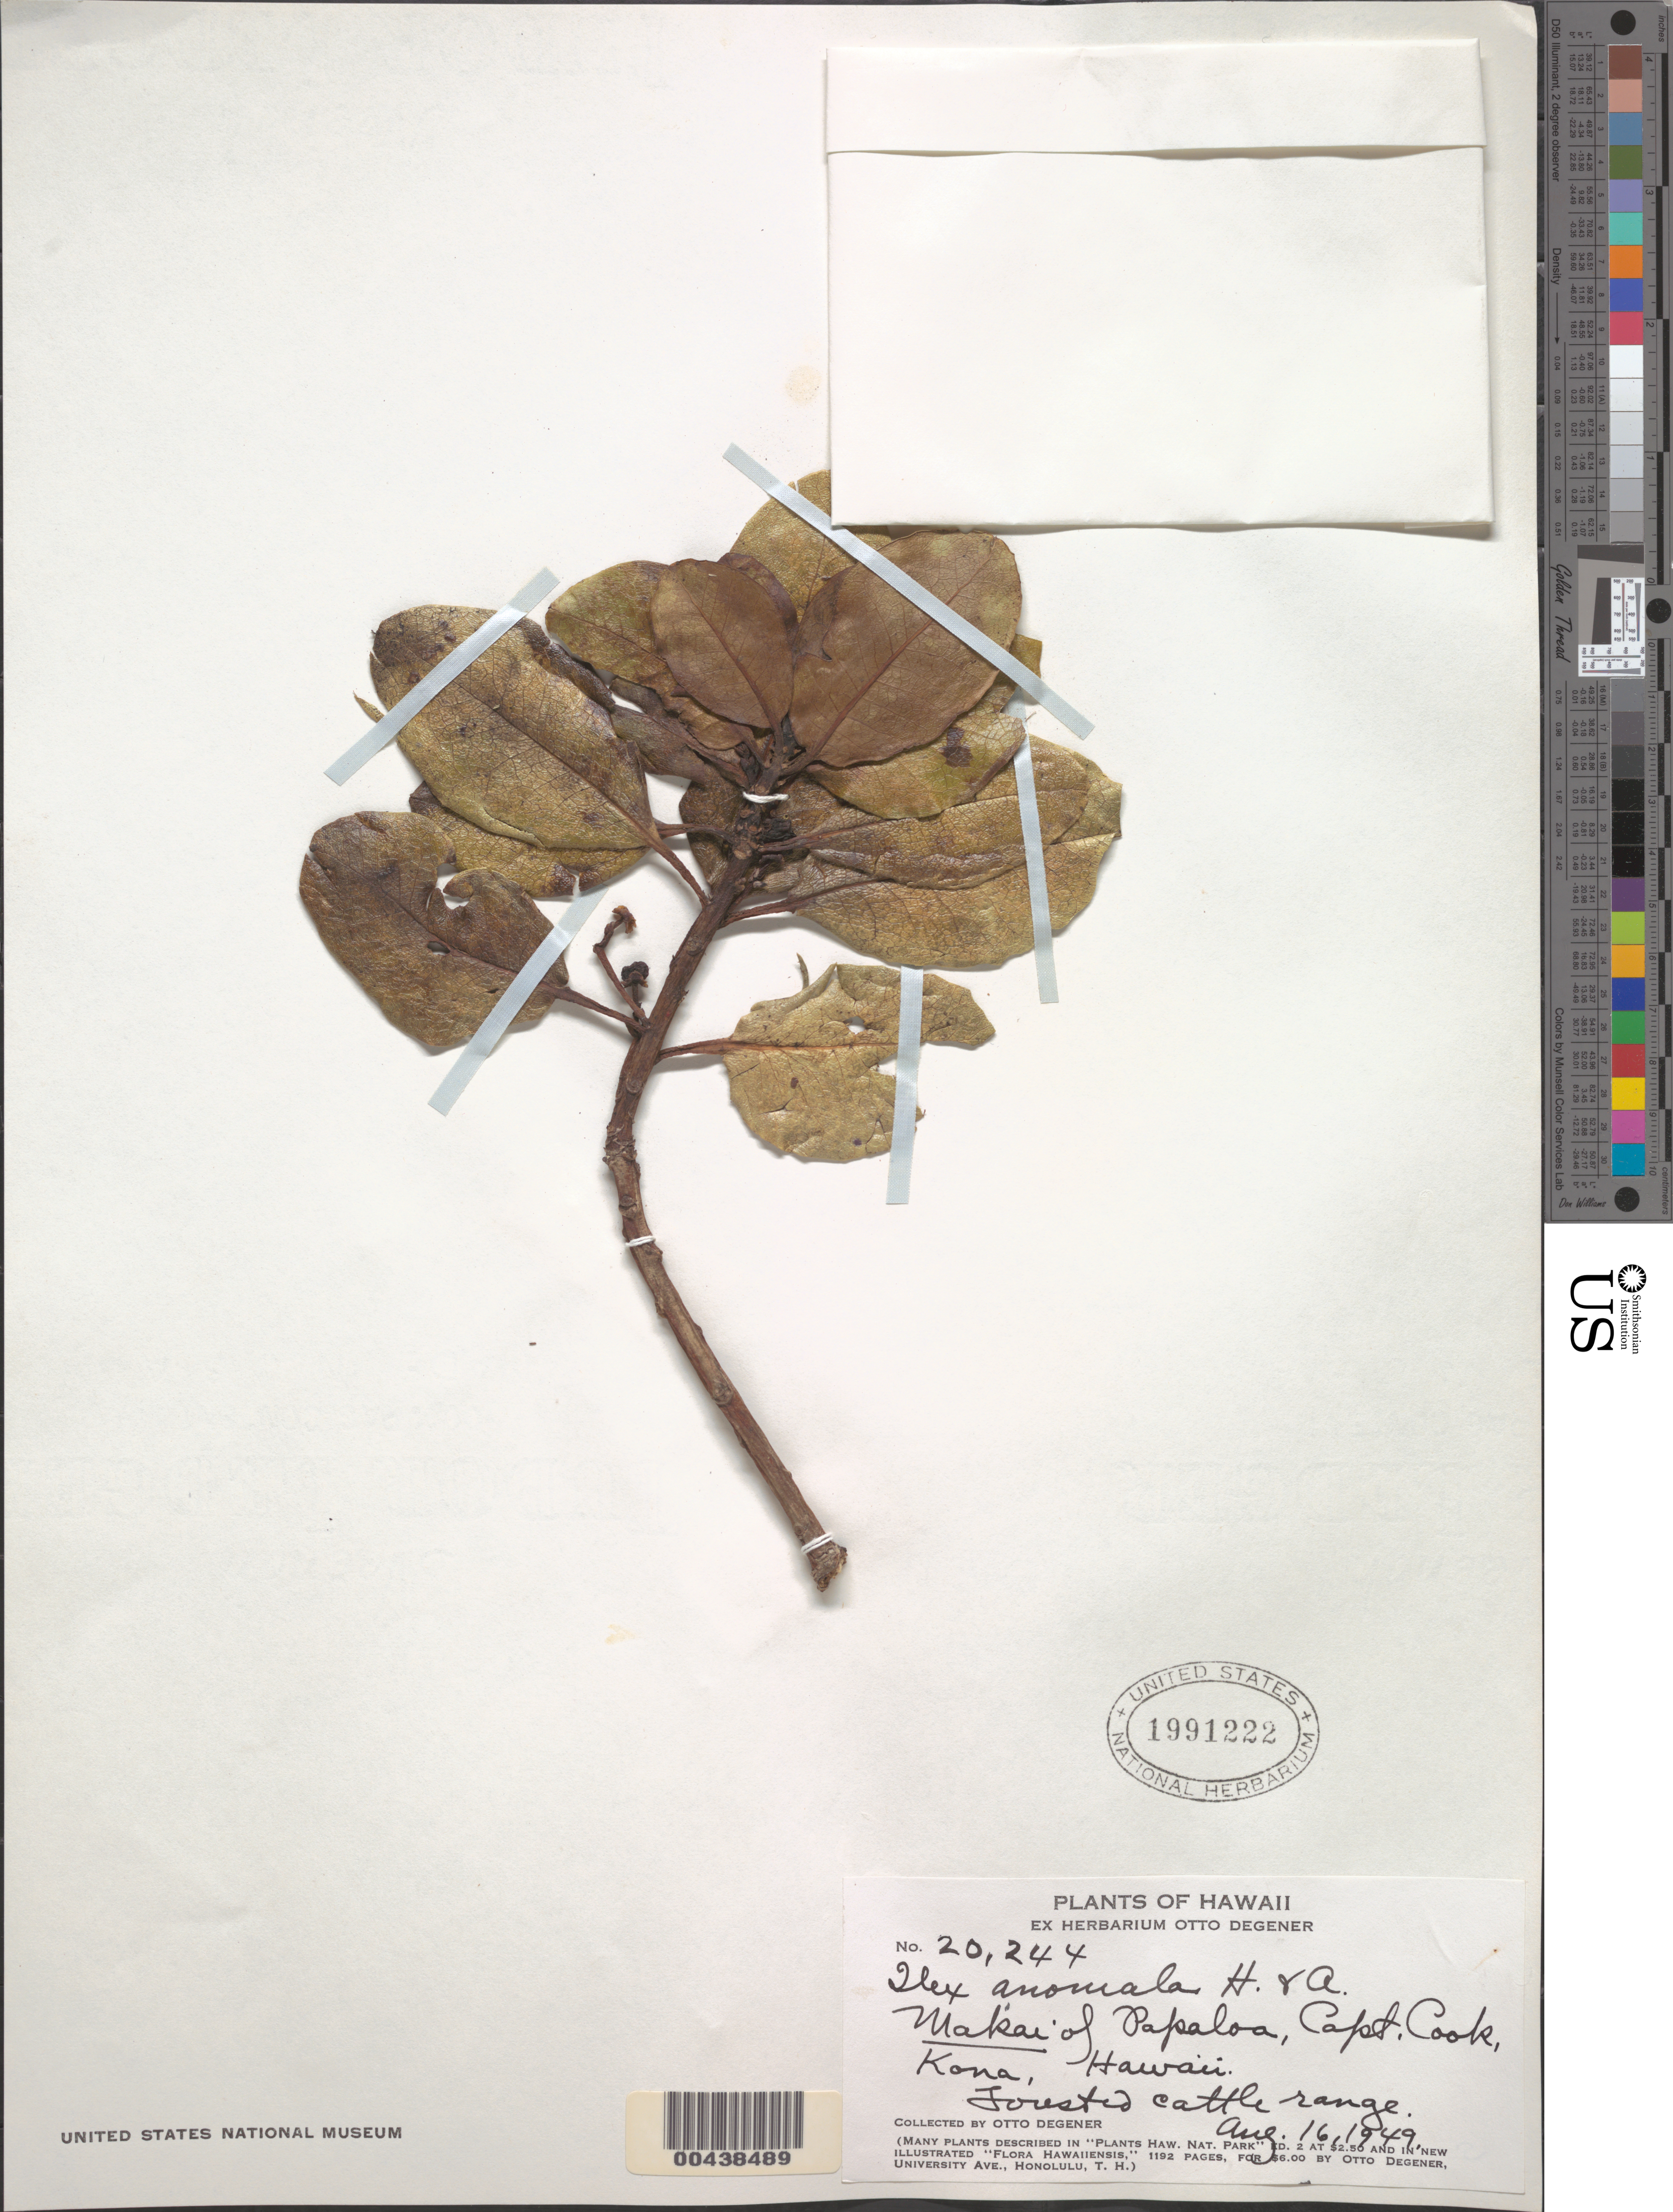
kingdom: Plantae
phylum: Tracheophyta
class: Magnoliopsida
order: Aquifoliales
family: Aquifoliaceae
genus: Ilex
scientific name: Ilex anomala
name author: Hook. & Arn.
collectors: O. Degener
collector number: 20244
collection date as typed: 16 Aug 1949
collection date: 1949-08-16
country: United States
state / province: Hawaii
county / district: Hawaii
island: Hawaii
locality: Makai of Papaloa, Capt. Cook, Kona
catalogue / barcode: US 1991222